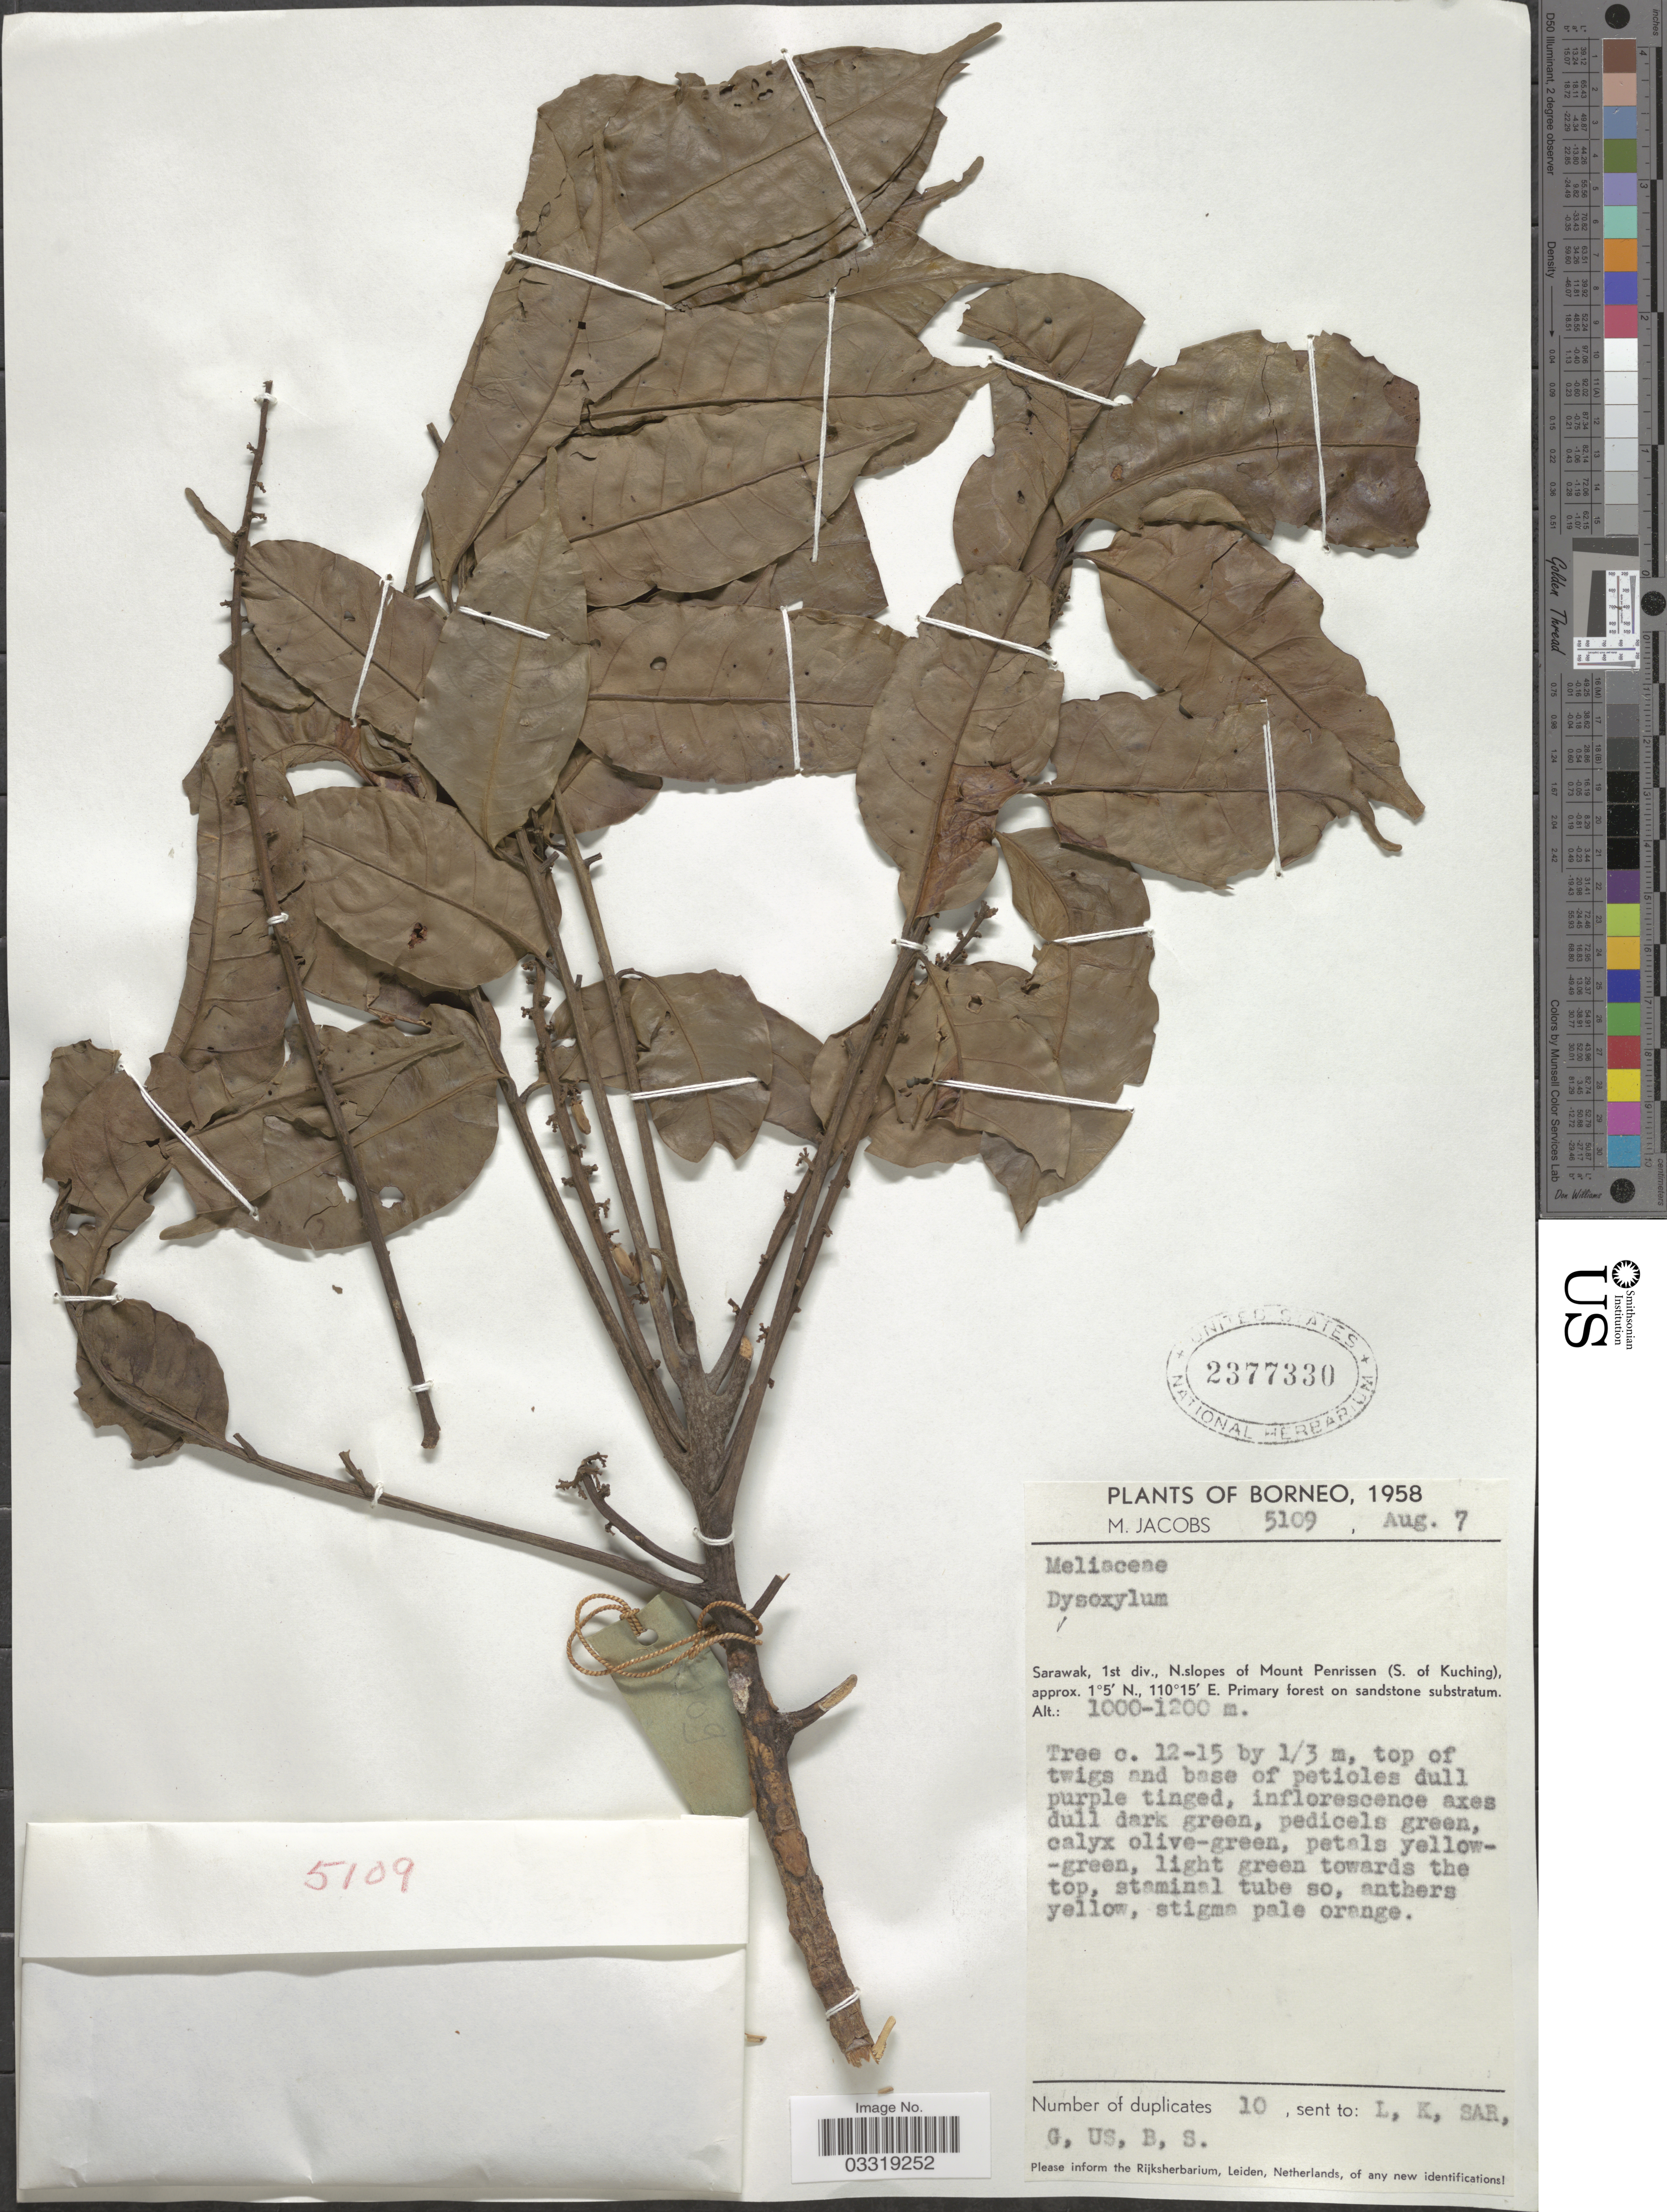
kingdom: Plantae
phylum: Tracheophyta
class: Magnoliopsida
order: Sapindales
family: Meliaceae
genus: Dysoxylum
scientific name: Dysoxylum cyrtobotryum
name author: Miq.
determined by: Mabberley, David J.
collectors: M. Jacobs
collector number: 5109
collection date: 1958-08-07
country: Malaysia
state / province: Sarawak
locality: Borneo. 1st div., N.slopes of Mount Penrissen (S. of Kuching).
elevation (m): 1000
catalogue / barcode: US 2377330